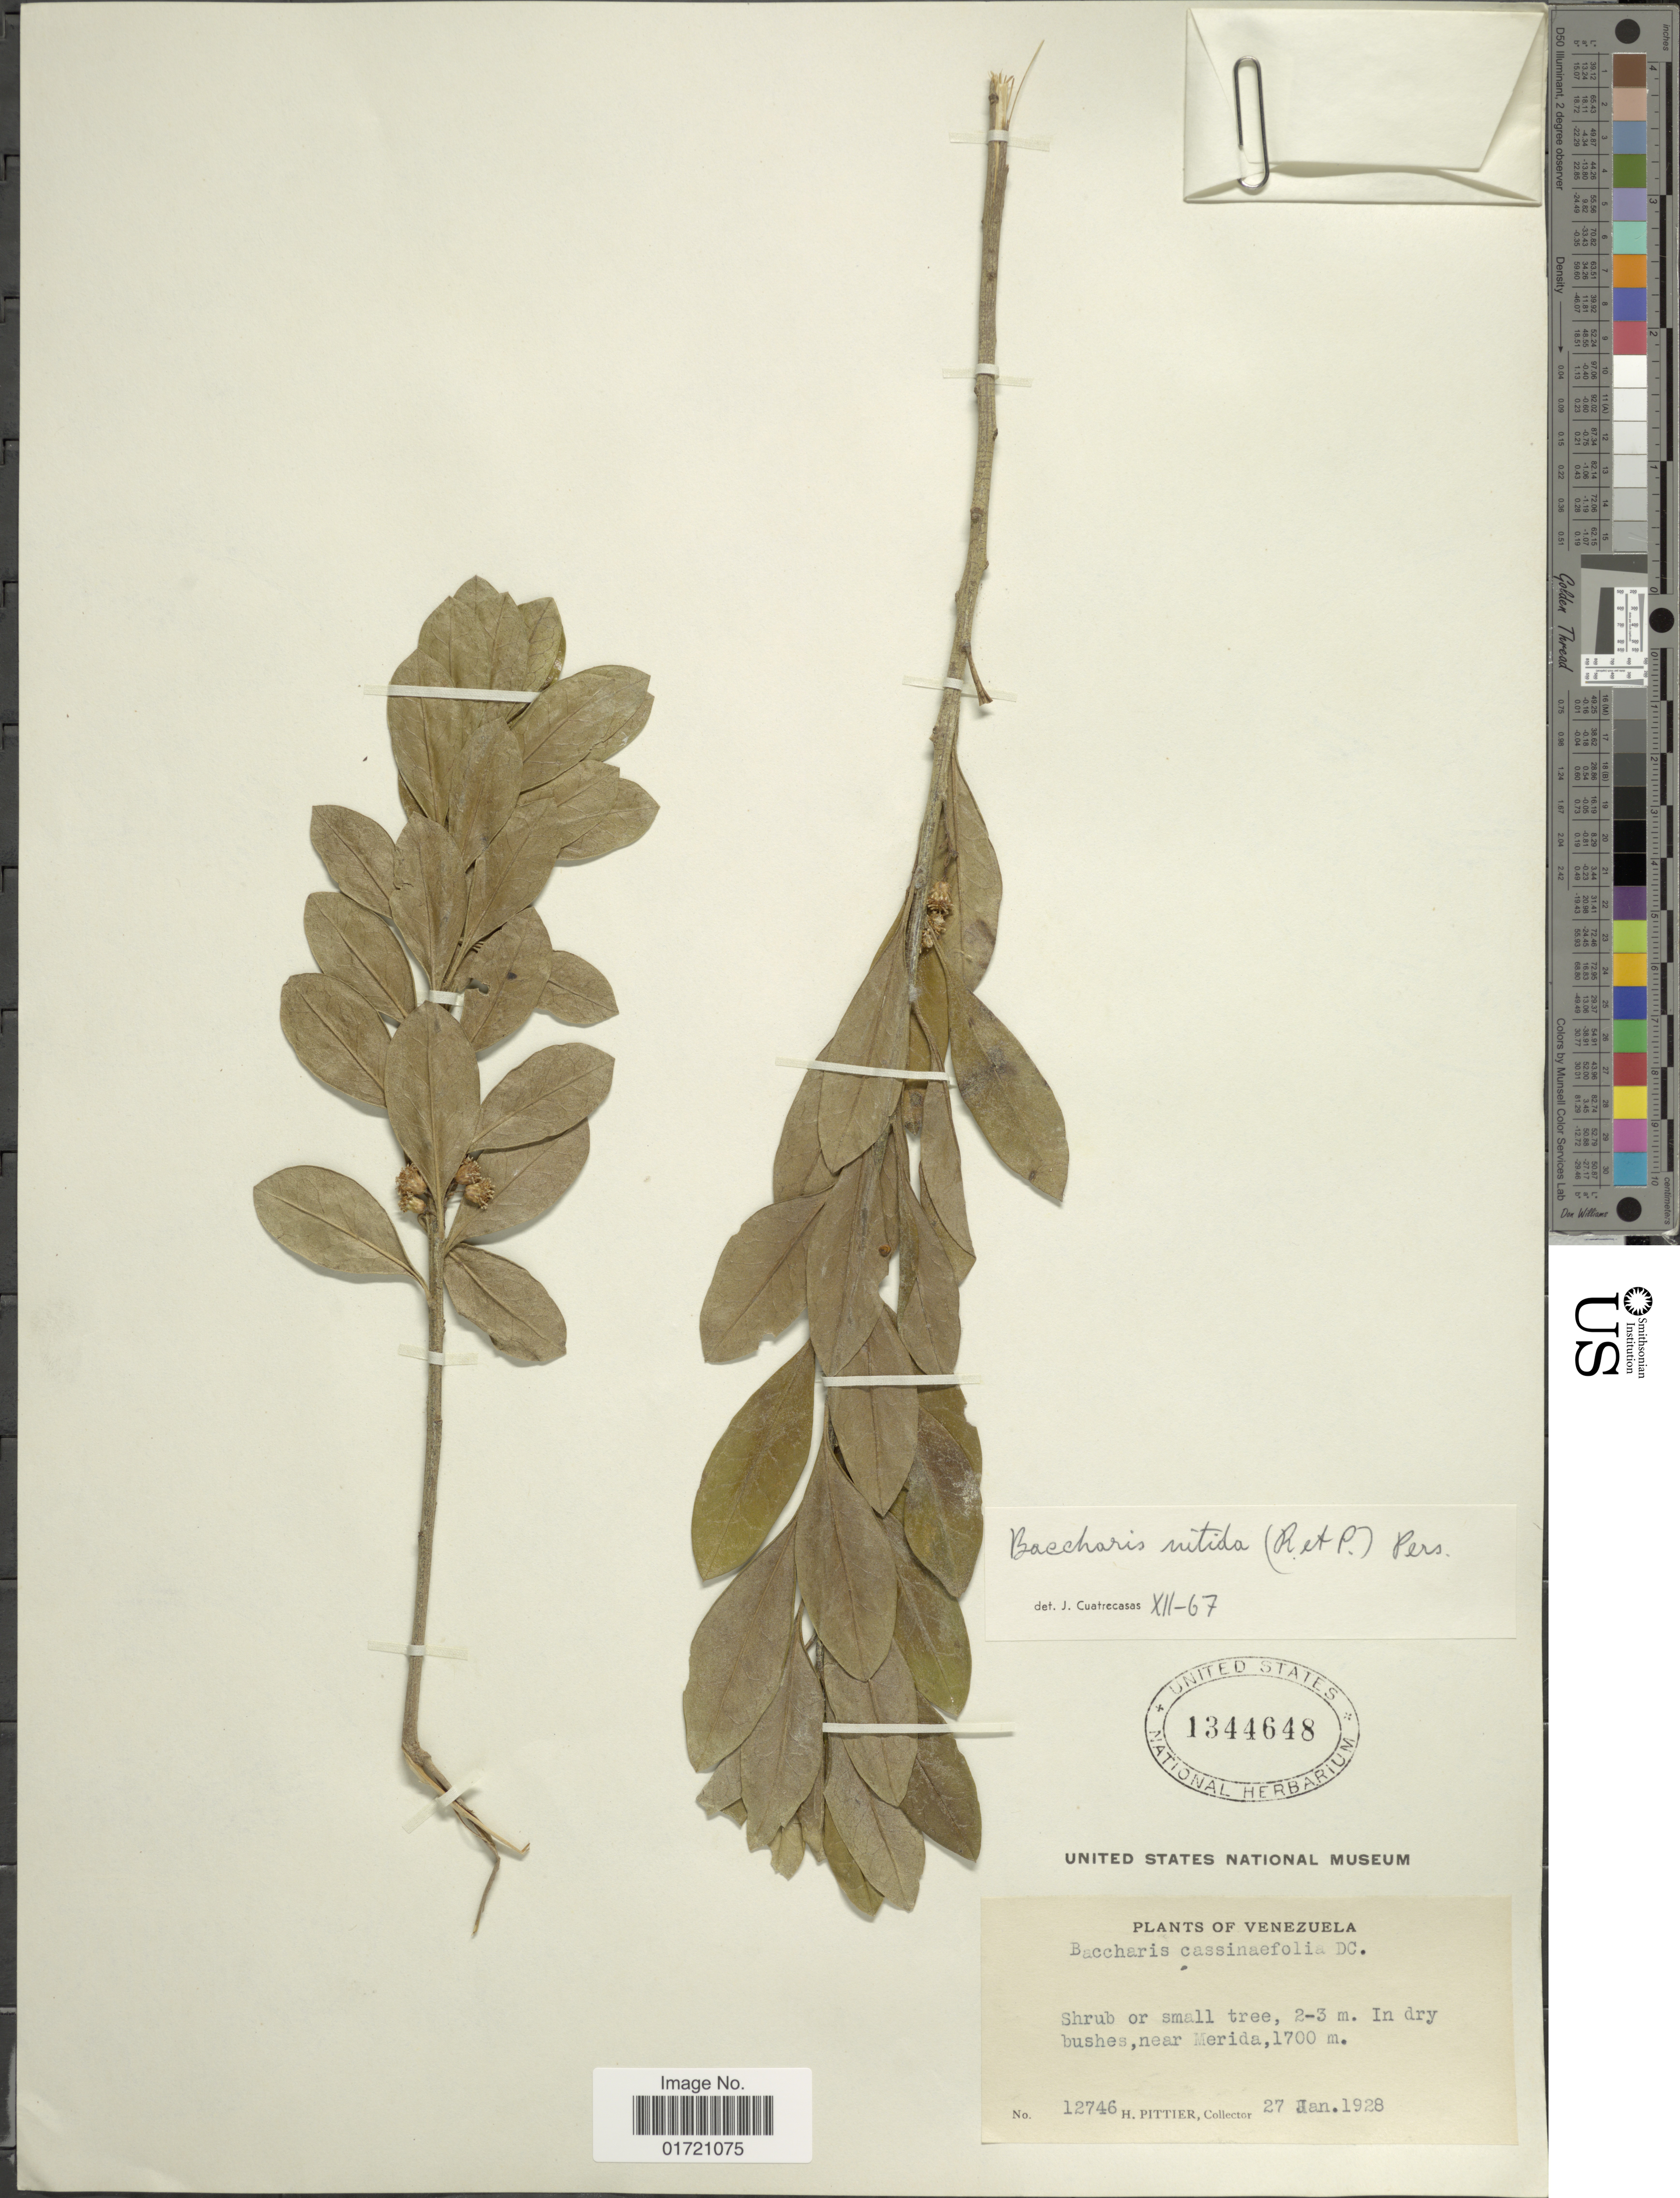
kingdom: Plantae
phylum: Tracheophyta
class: Magnoliopsida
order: Asterales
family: Asteraceae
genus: Baccharis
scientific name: Baccharis nitida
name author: (Ruiz & Pav.) Pers.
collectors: H. F. Pittier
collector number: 12746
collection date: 1928-01-27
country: Venezuela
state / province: Mérida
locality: In dry bushes, near Merida.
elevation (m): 1700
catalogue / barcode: US 1344648